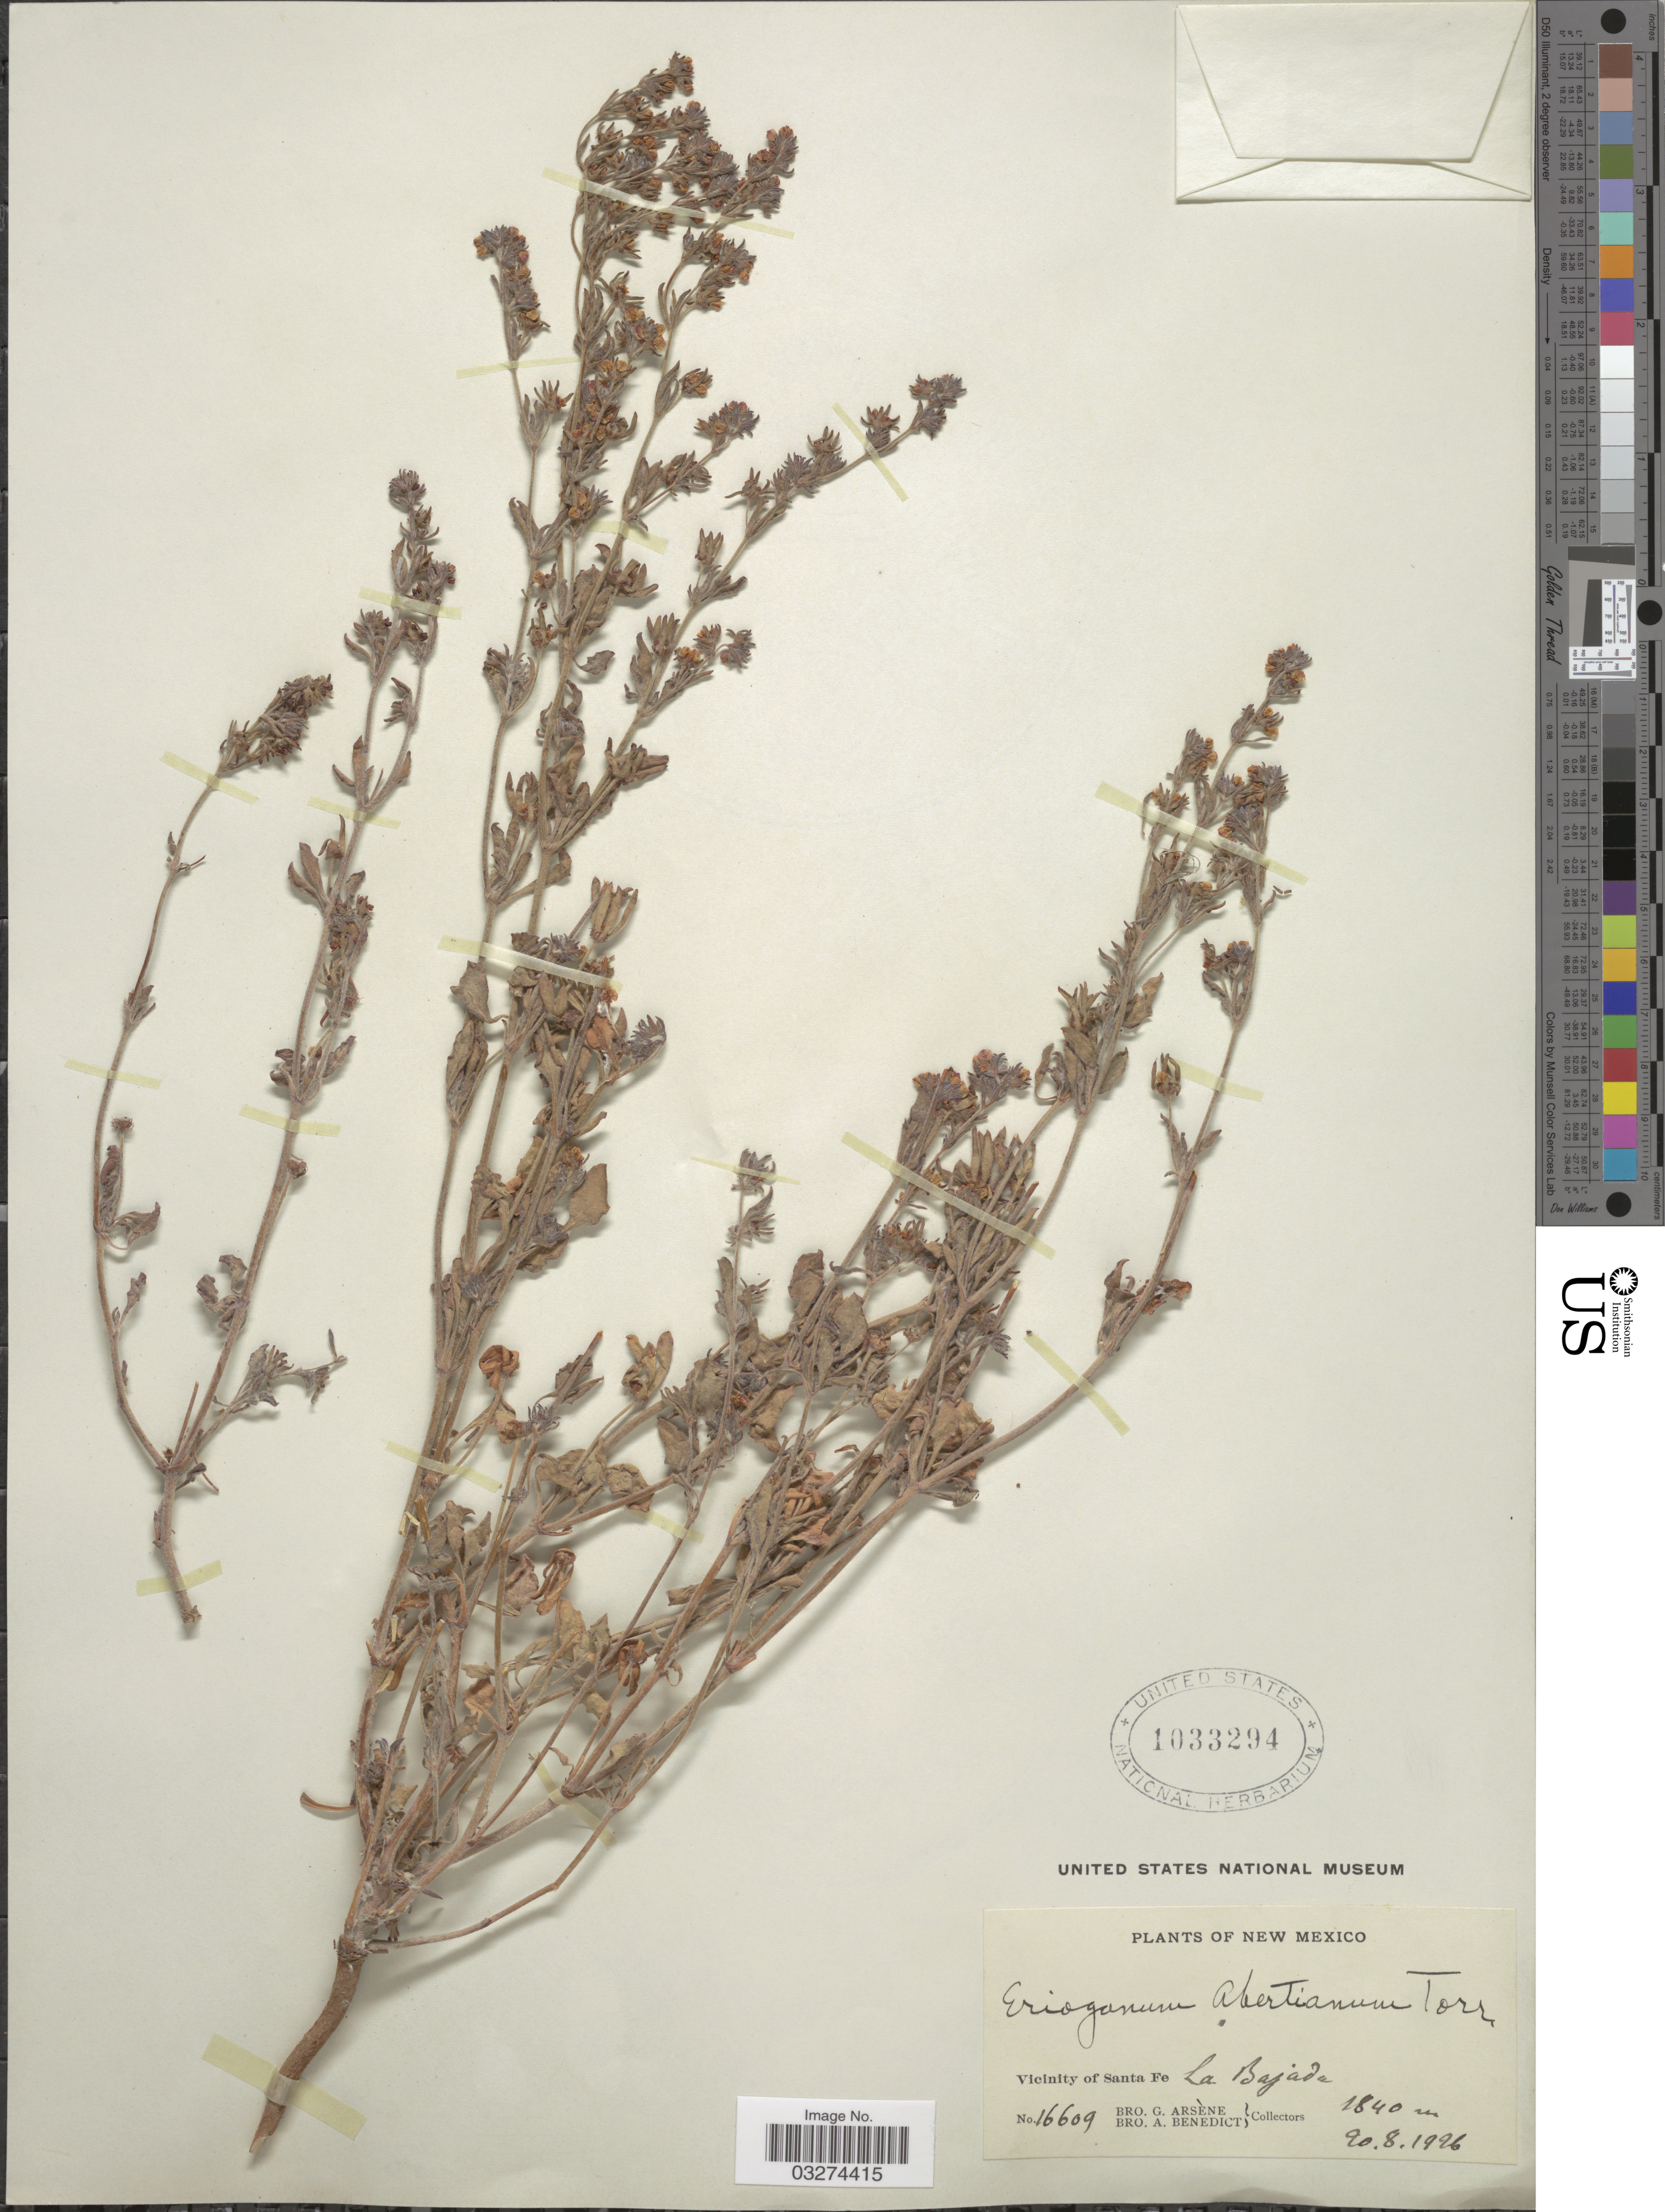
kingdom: Plantae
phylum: Tracheophyta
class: Magnoliopsida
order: Caryophyllales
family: Polygonaceae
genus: Eriogonum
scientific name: Eriogonum abertianum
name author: Torr.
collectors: Bro. G. Arsène & Bro. Benedict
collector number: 16609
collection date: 1926-08-20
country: United States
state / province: New Mexico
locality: Vicinity of Santa Fe, La Bajada.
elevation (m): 1840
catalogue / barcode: US 1033294